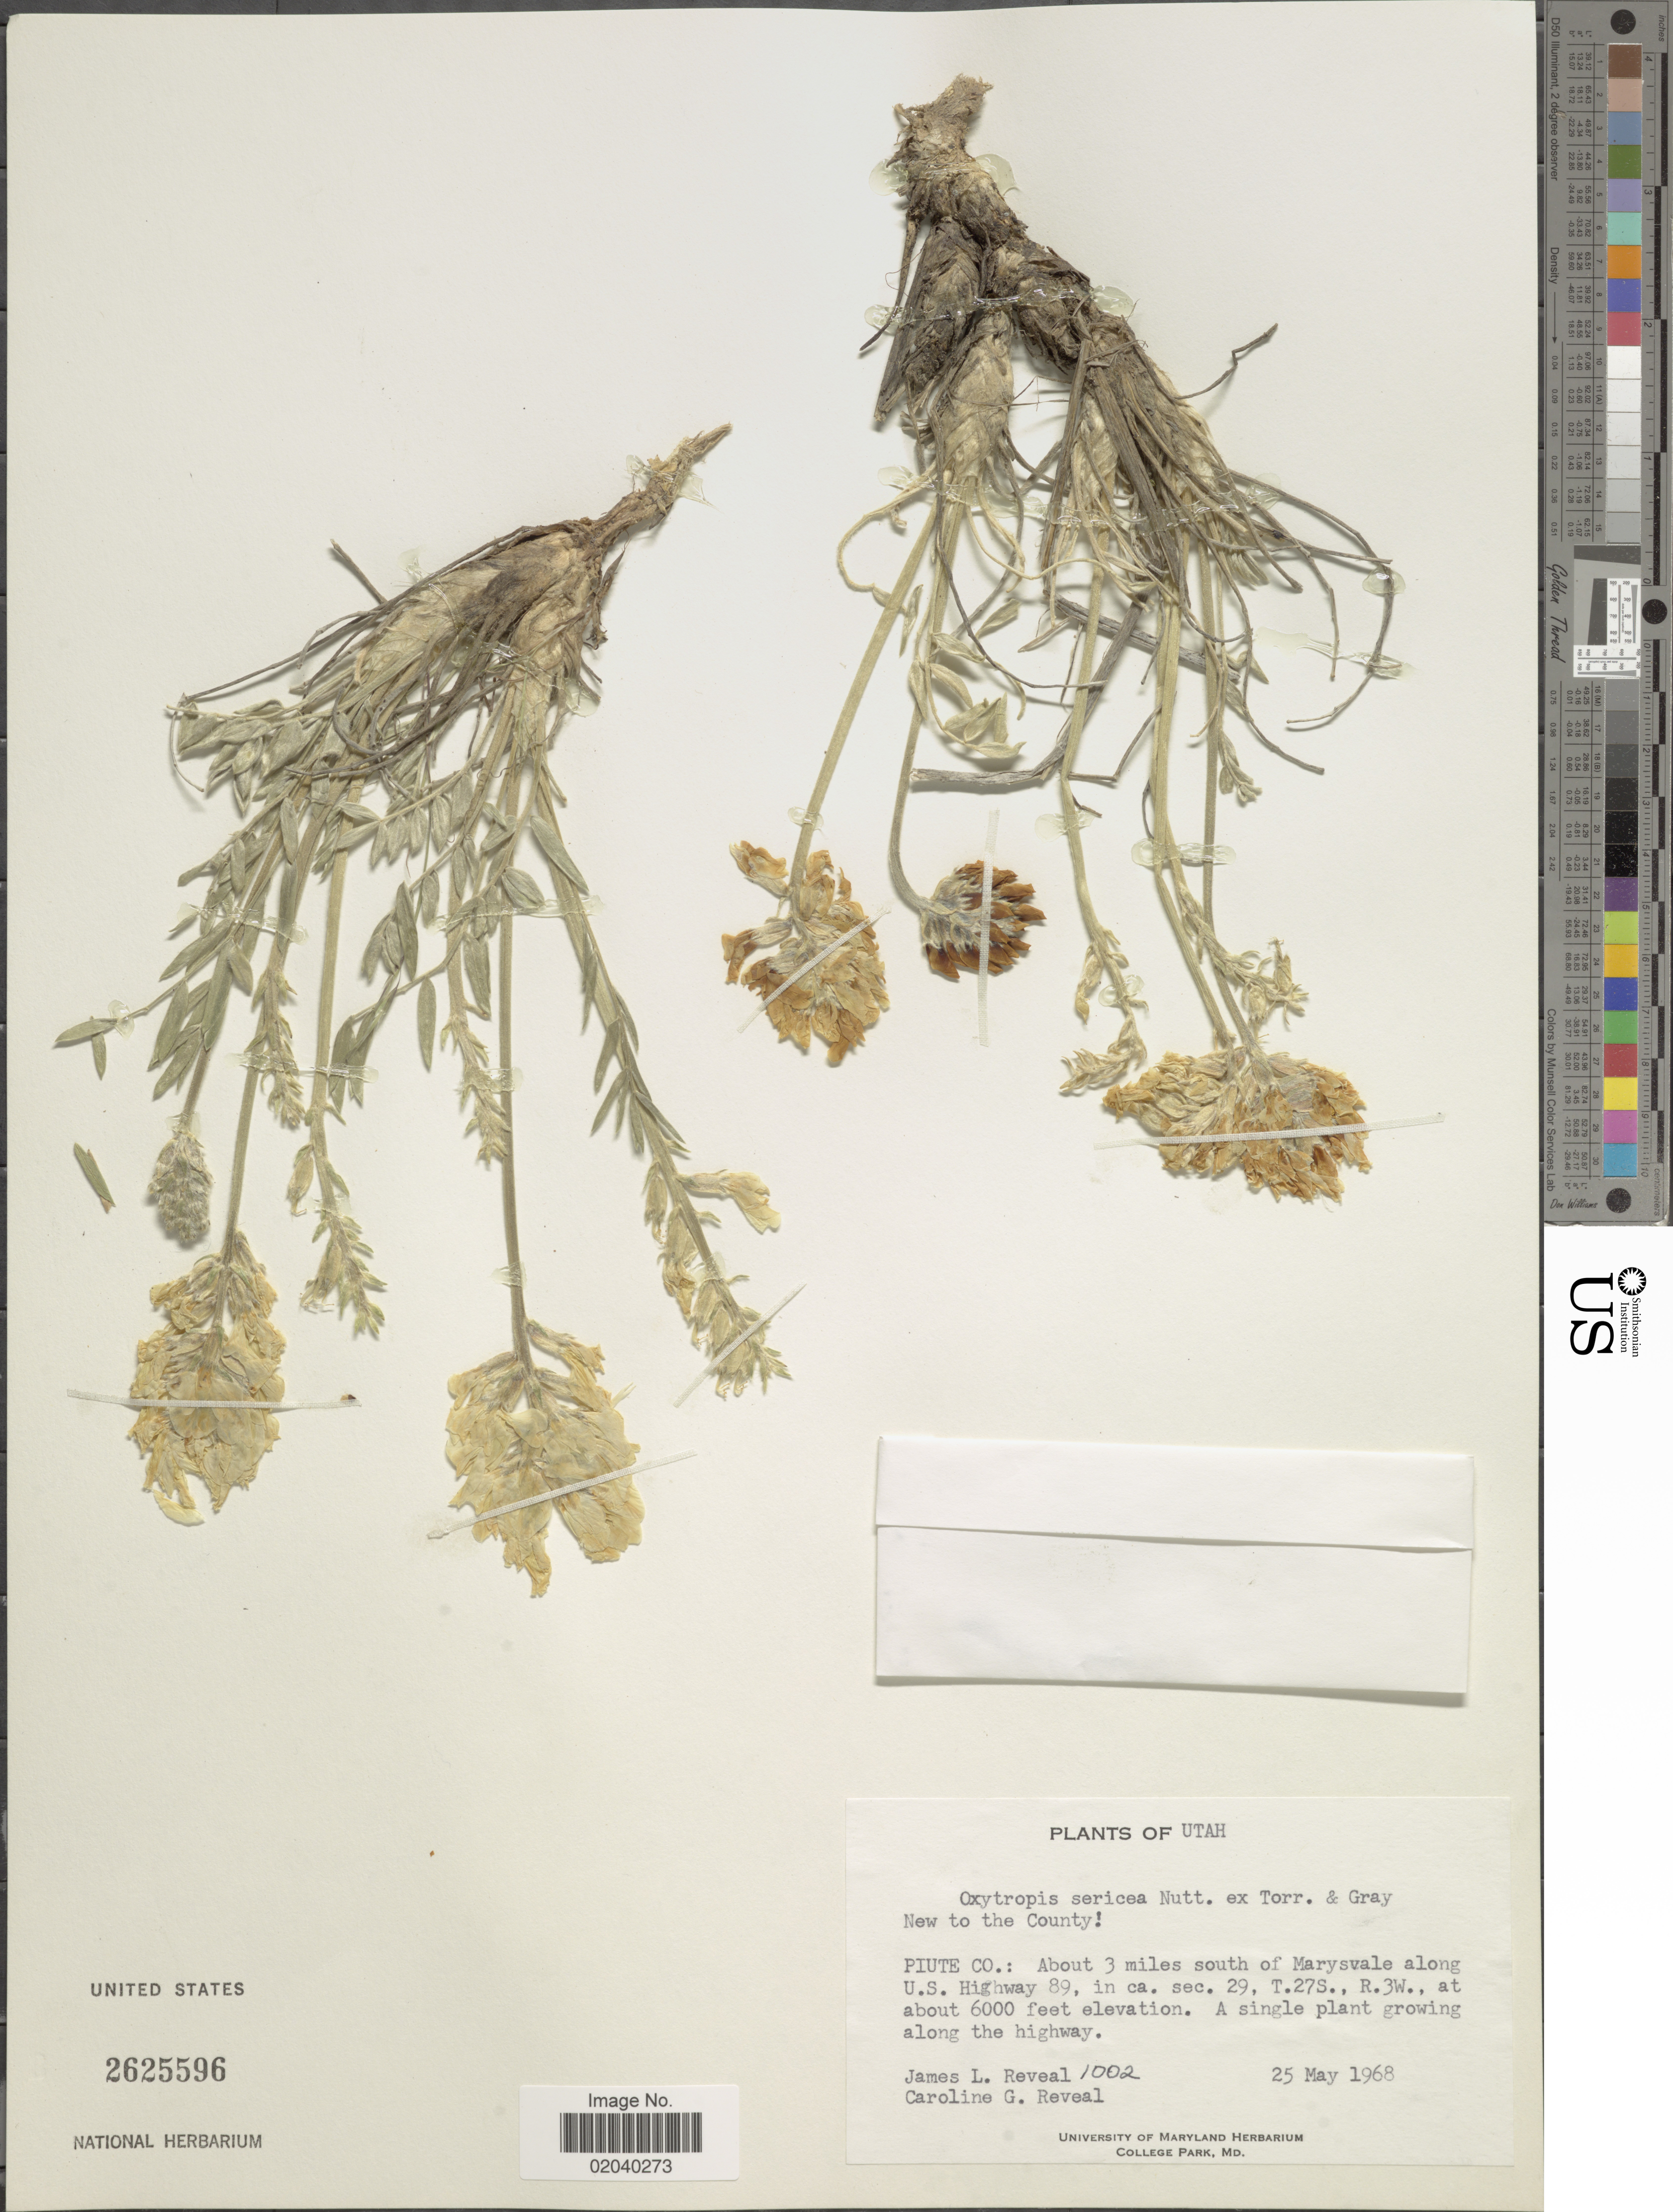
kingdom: Plantae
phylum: Tracheophyta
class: Magnoliopsida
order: Fabales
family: Fabaceae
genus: Oxytropis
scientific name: Oxytropis sericea var. sericea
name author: Nutt.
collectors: J. L. Reveal & C. G. Reveal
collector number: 1002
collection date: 1968-05-25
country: United States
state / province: Utah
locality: Piute Co: About 3 miles south of Marysvale along U.S. Highway 89, in ca. sec. 29, T. 27S., R3W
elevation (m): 1829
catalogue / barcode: US 2625596